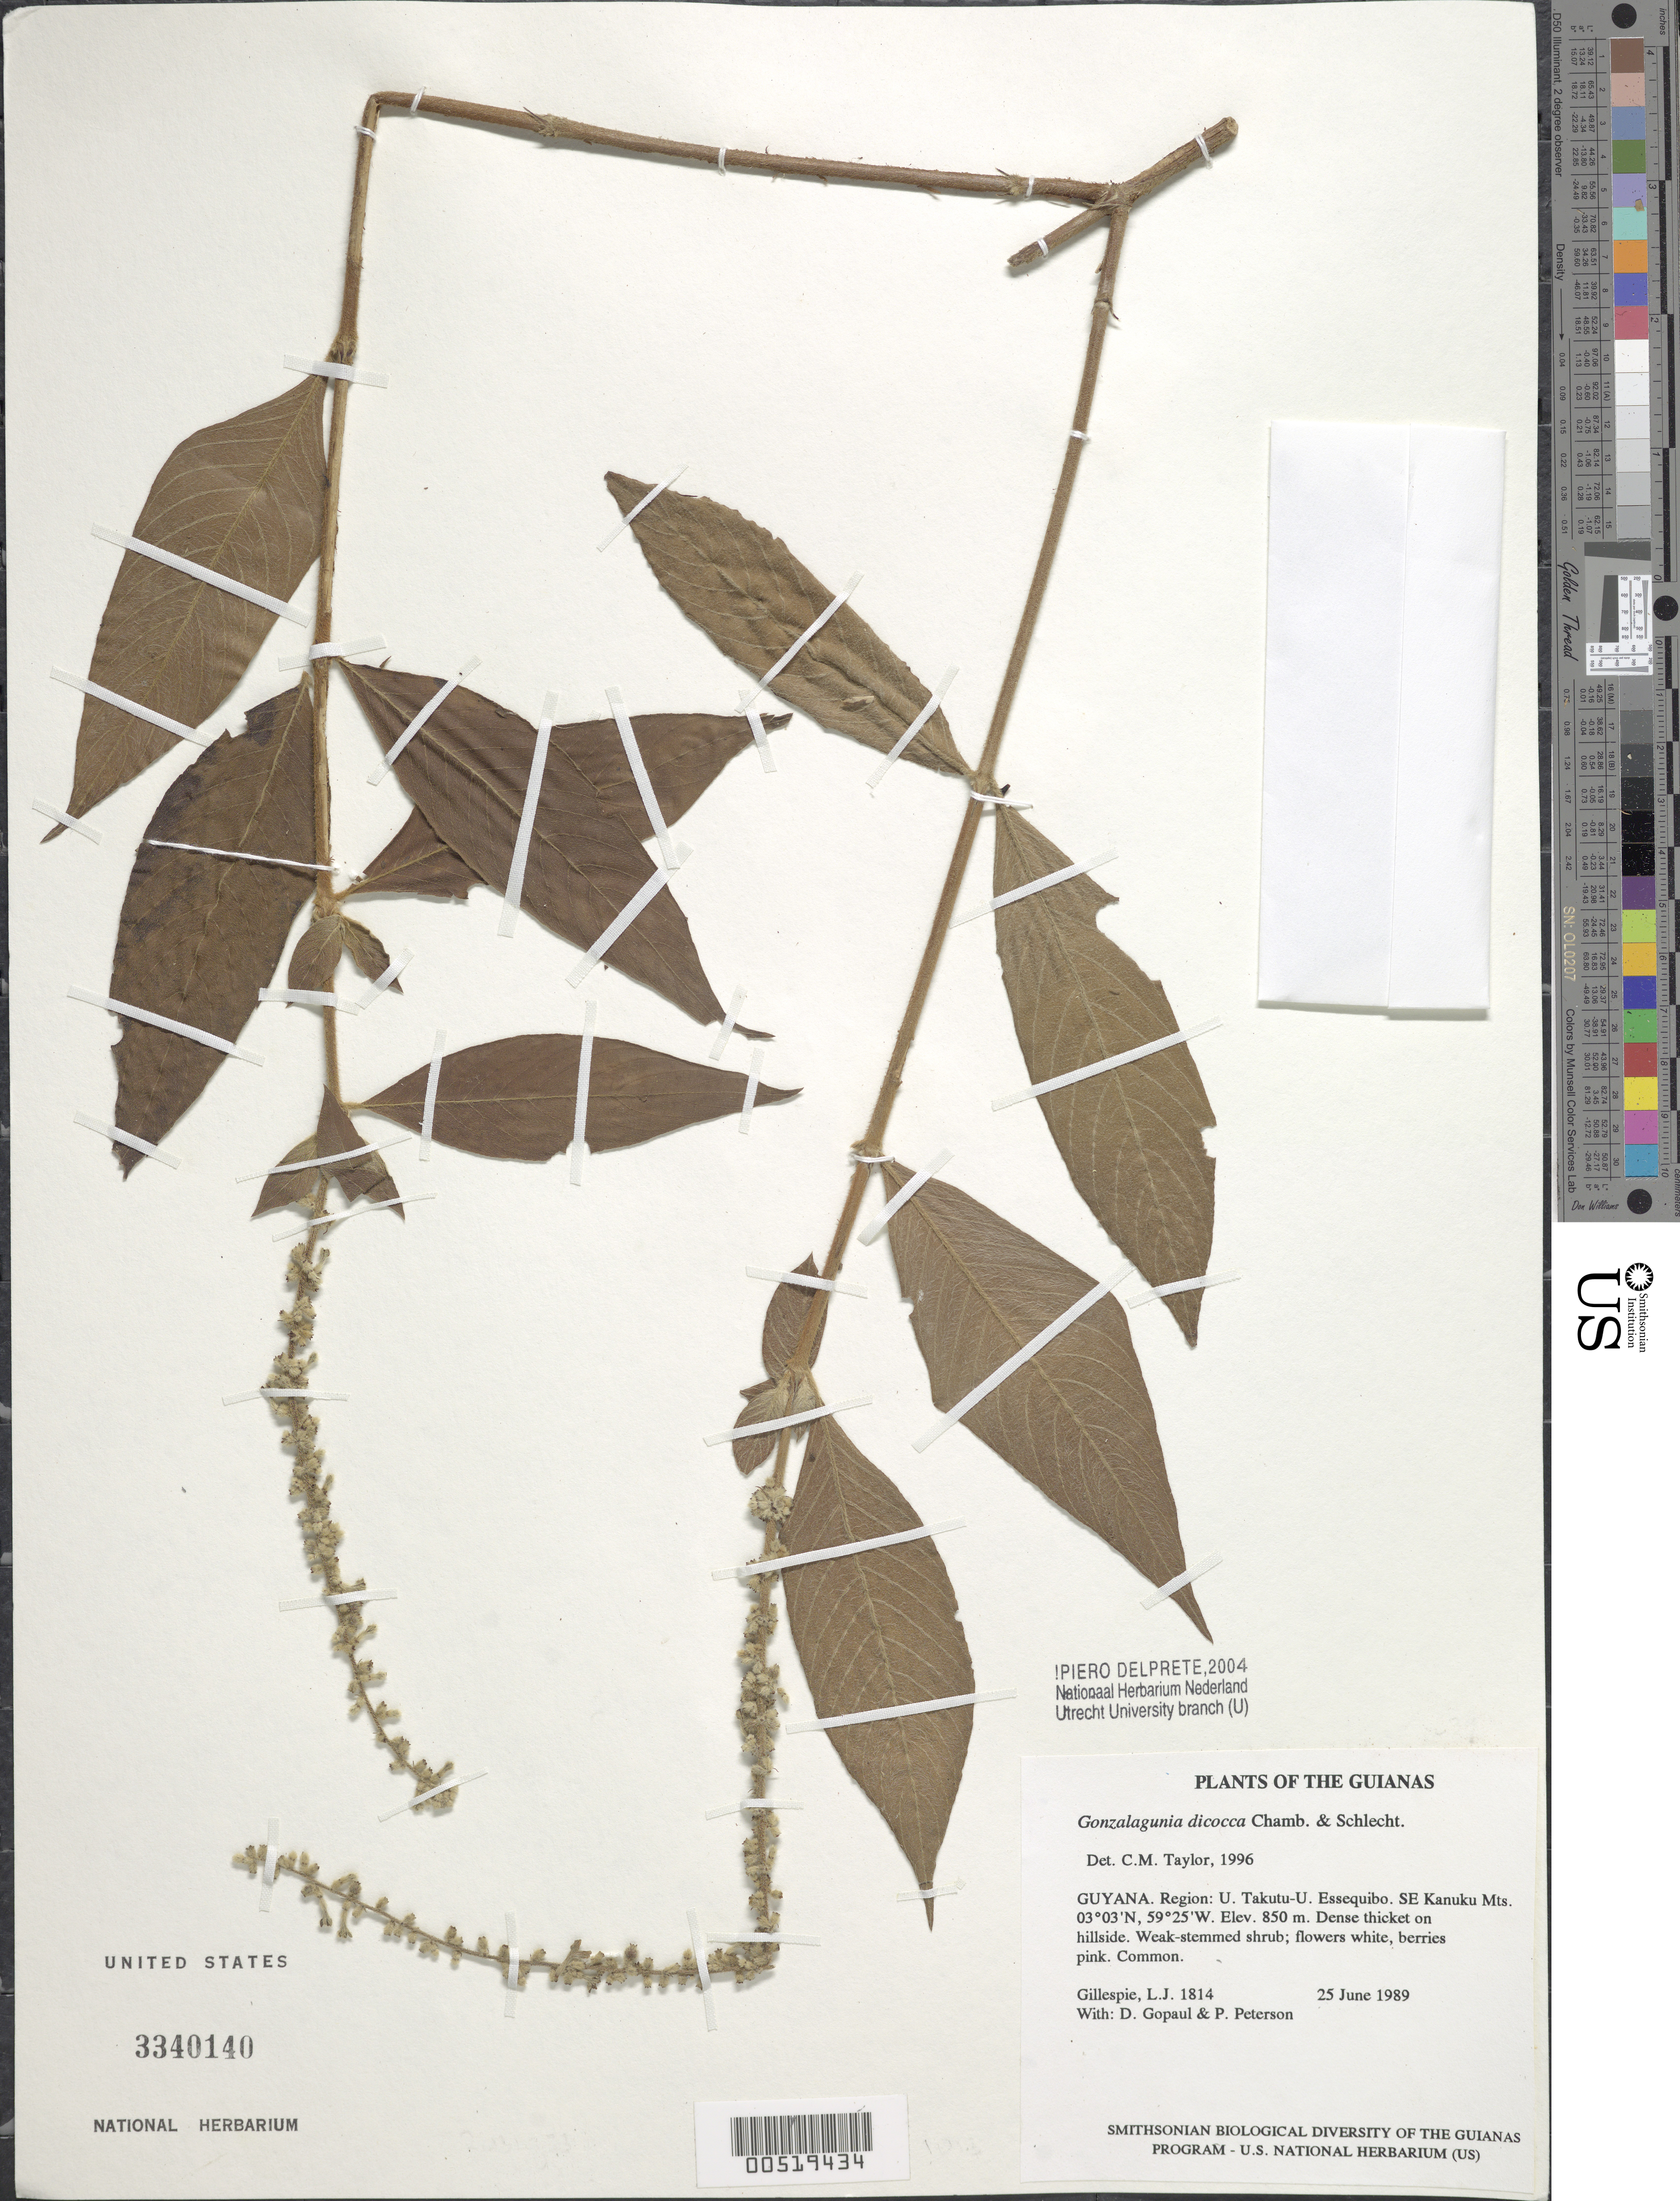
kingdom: Plantae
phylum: Tracheophyta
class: Magnoliopsida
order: Gentianales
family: Rubiaceae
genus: Gonzalagunia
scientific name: Gonzalagunia dicocca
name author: Cham. & Schltdl.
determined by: Taylor, Charlotte M.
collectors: L. J. Gillespie, D. Gopaul & P. M. Peterson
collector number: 1814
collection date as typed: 25 June 1989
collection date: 1989-06-25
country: Guyana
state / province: U. Takutu-U. Essequibo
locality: SE Kanuku Mts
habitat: Dense thicket on hillside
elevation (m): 250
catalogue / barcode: US 3340140